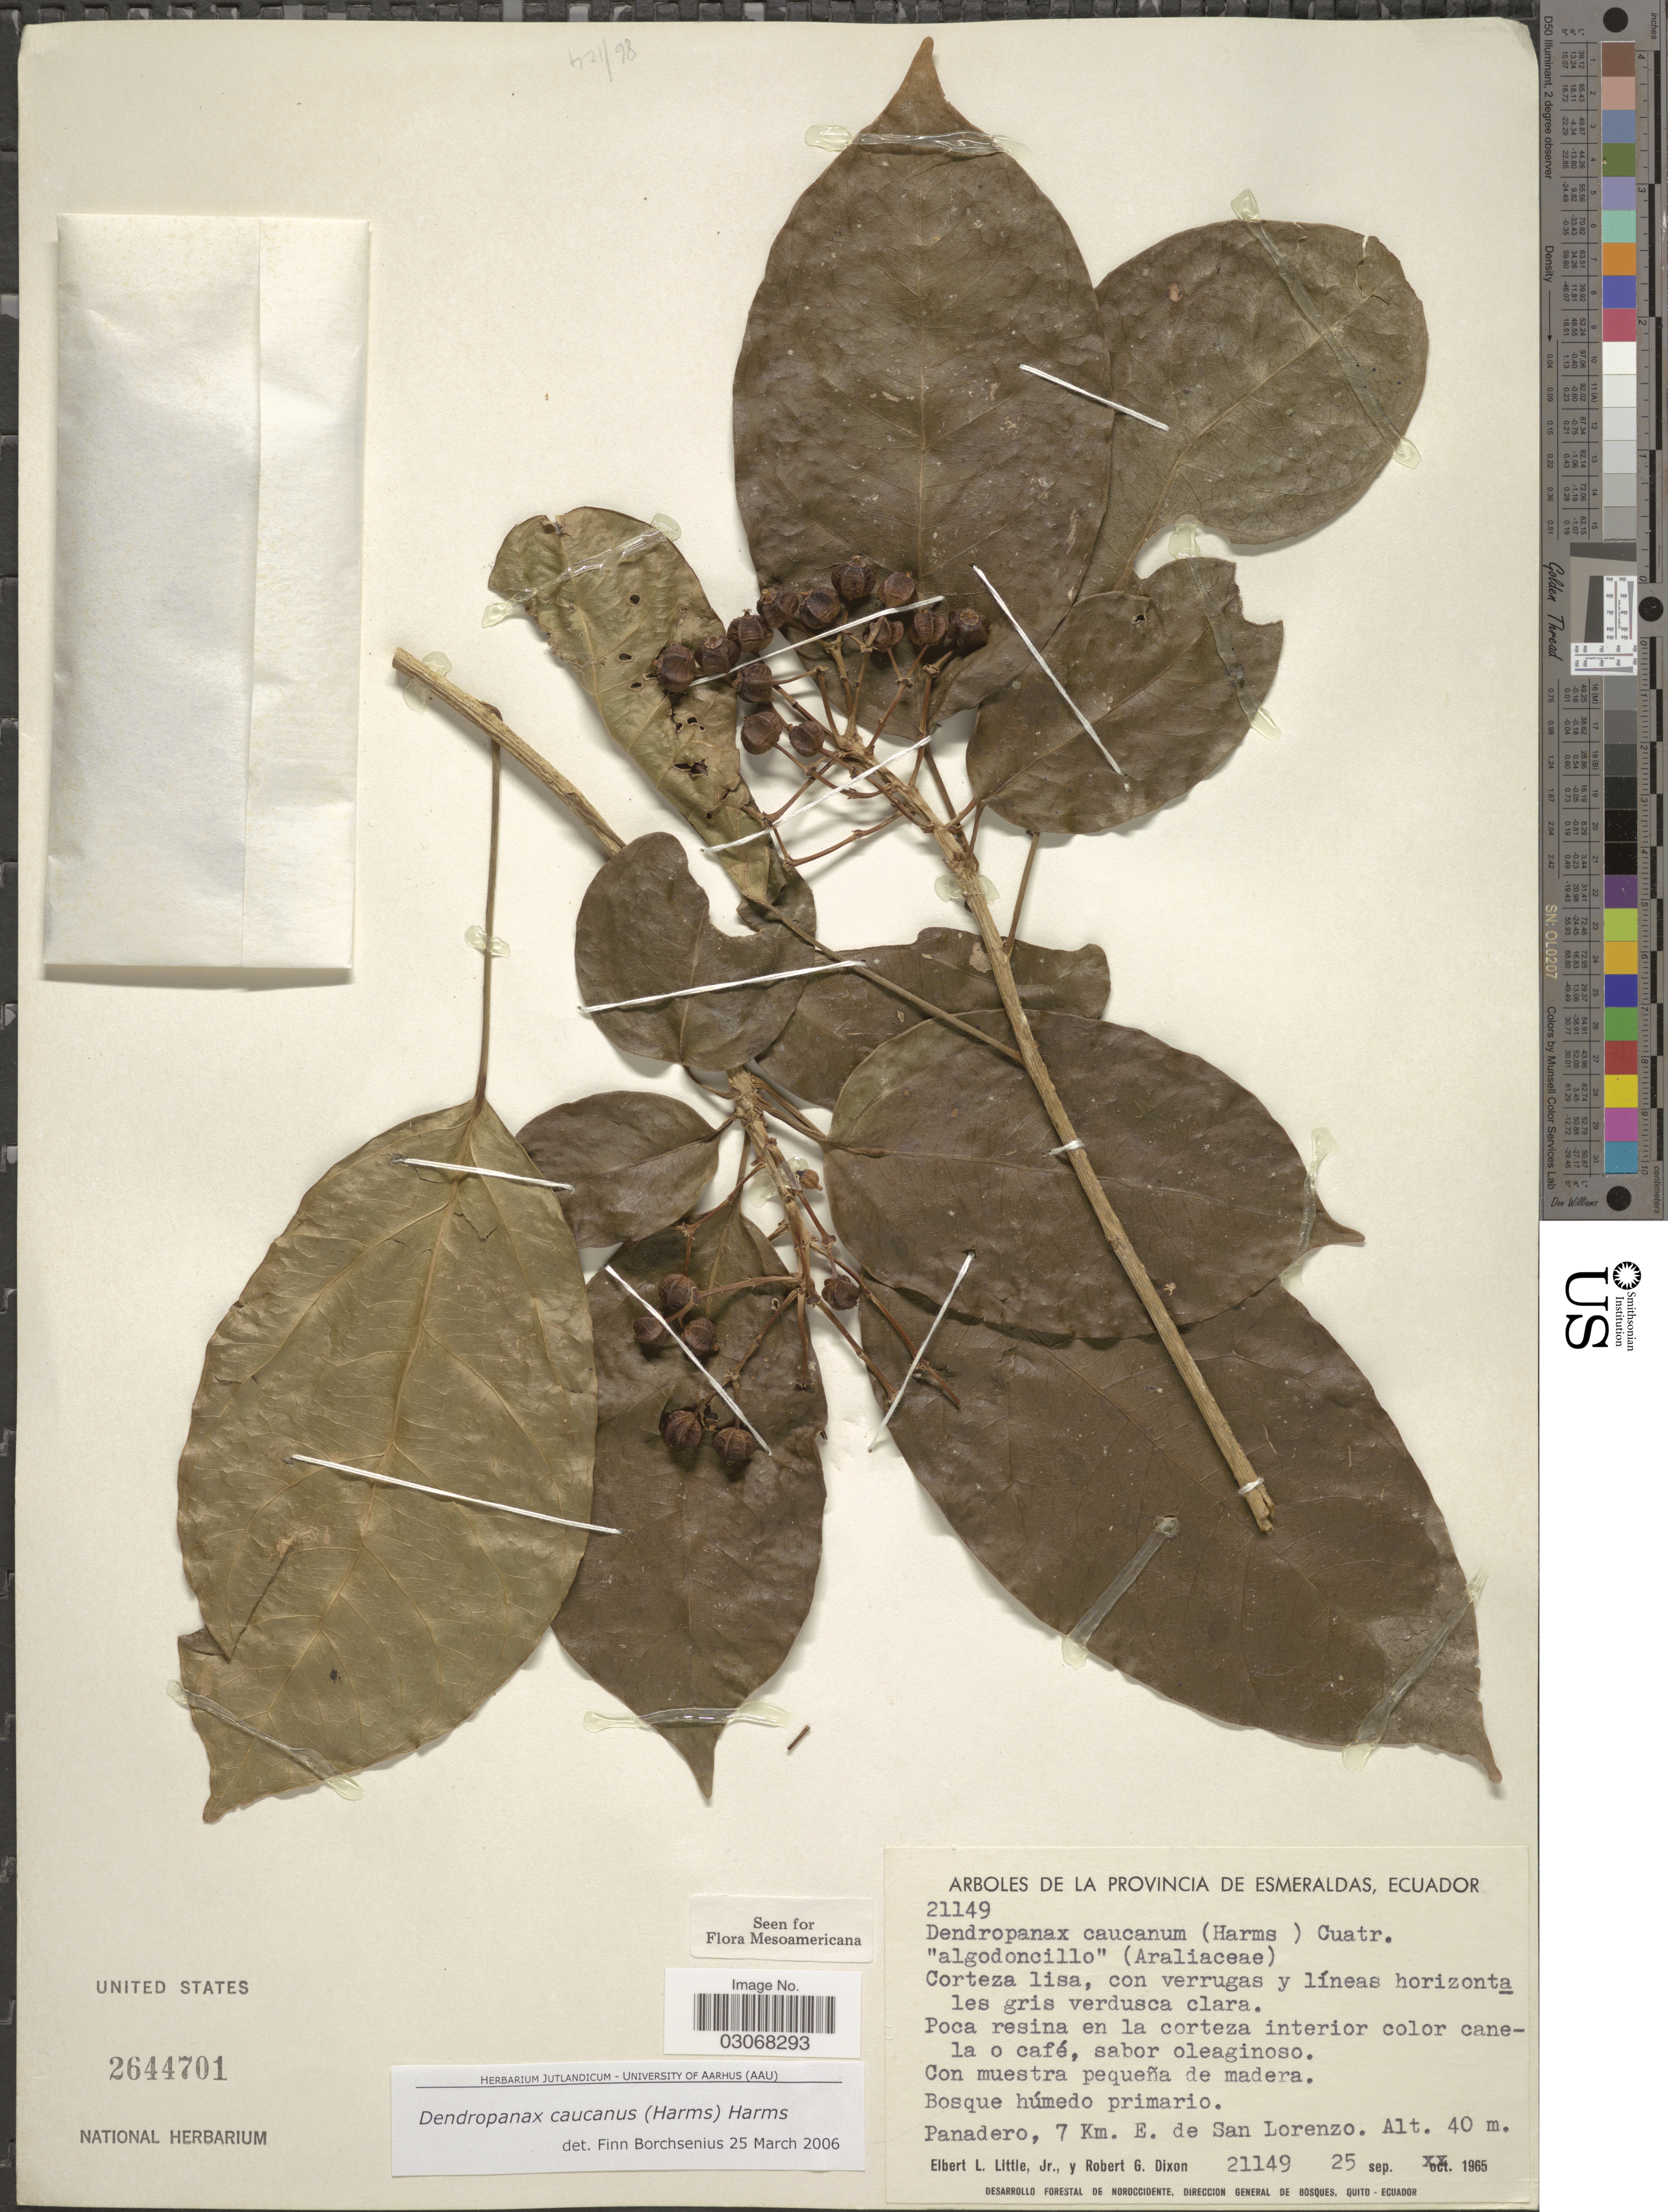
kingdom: Plantae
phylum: Tracheophyta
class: Magnoliopsida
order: Apiales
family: Araliaceae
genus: Dendropanax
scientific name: Dendropanax caucanus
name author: (Harms) Harms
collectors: E. L. Little & R. G. Dixon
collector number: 21149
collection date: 1965-09-25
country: Ecuador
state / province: Esmeraldas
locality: Panadero, 7 Km. E. de San Lorenzo.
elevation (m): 40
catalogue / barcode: US 2644701